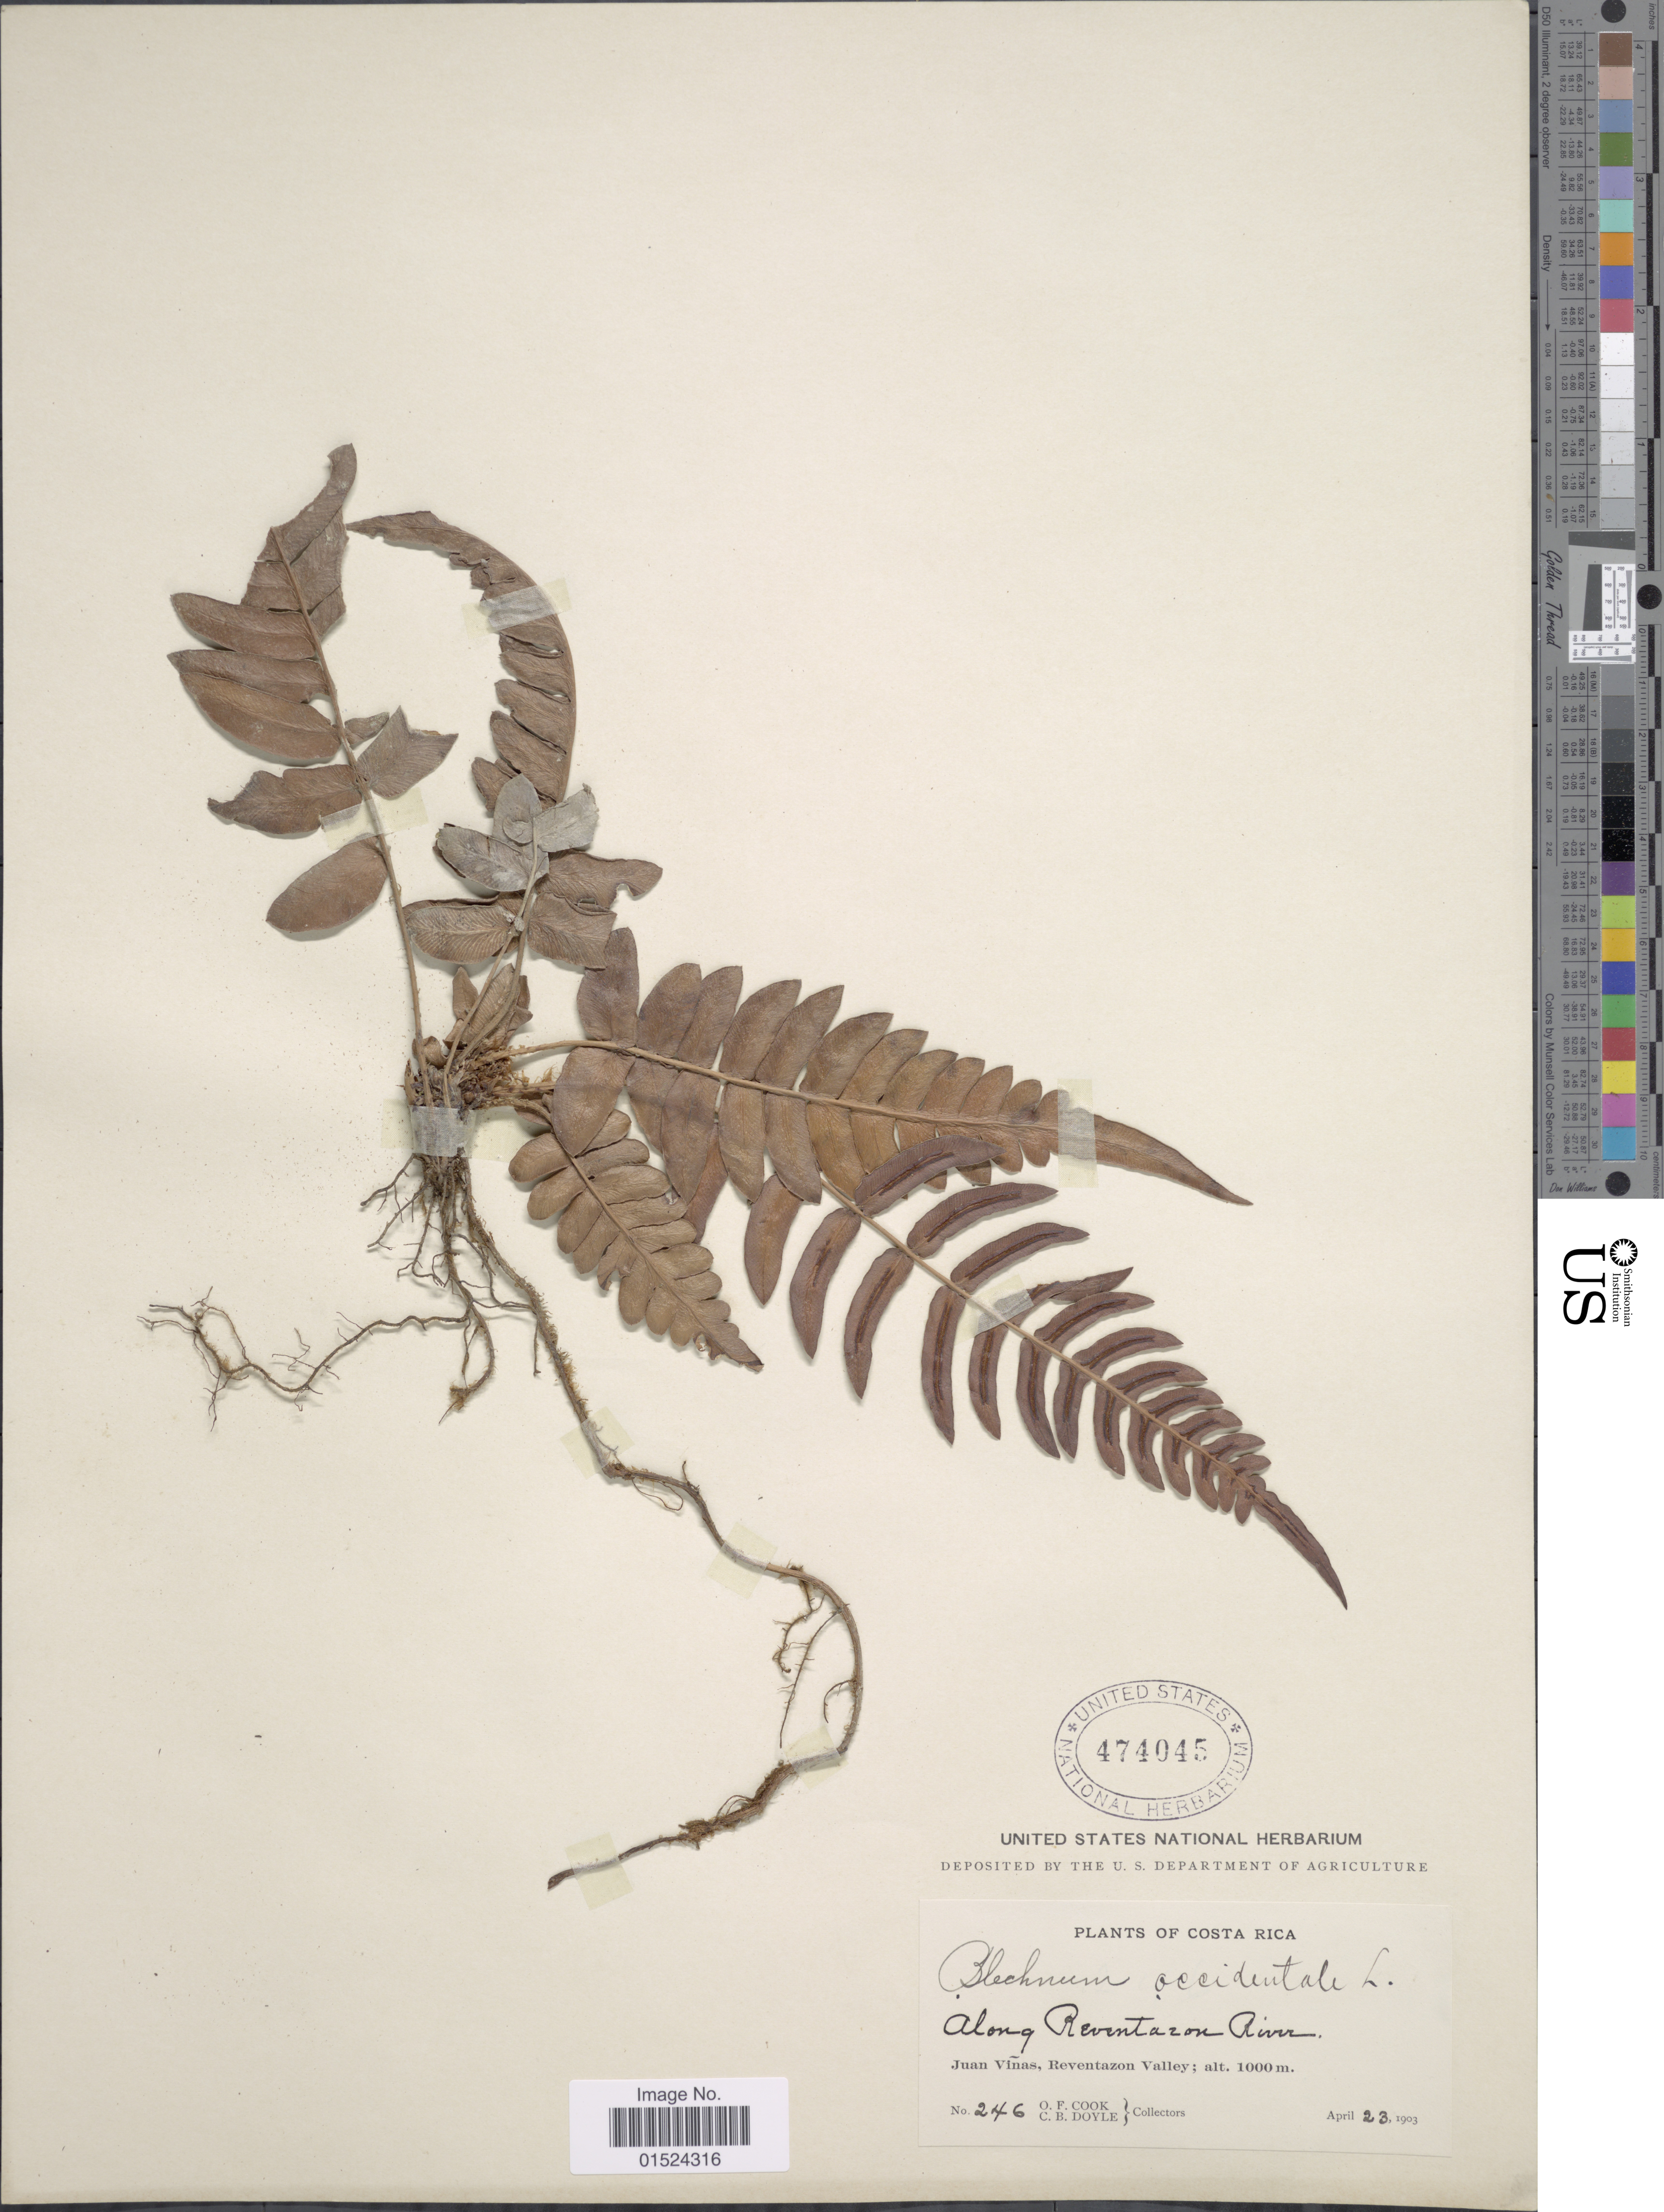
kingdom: Plantae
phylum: Tracheophyta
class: Polypodiopsida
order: Polypodiales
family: Blechnaceae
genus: Blechnum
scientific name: Blechnum occidentale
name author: L.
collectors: O. F. Cook & C. Doyle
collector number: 246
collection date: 1903-04-23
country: Costa Rica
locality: Juan Viñas, Reventazon Valley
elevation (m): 1000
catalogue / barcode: US 474045